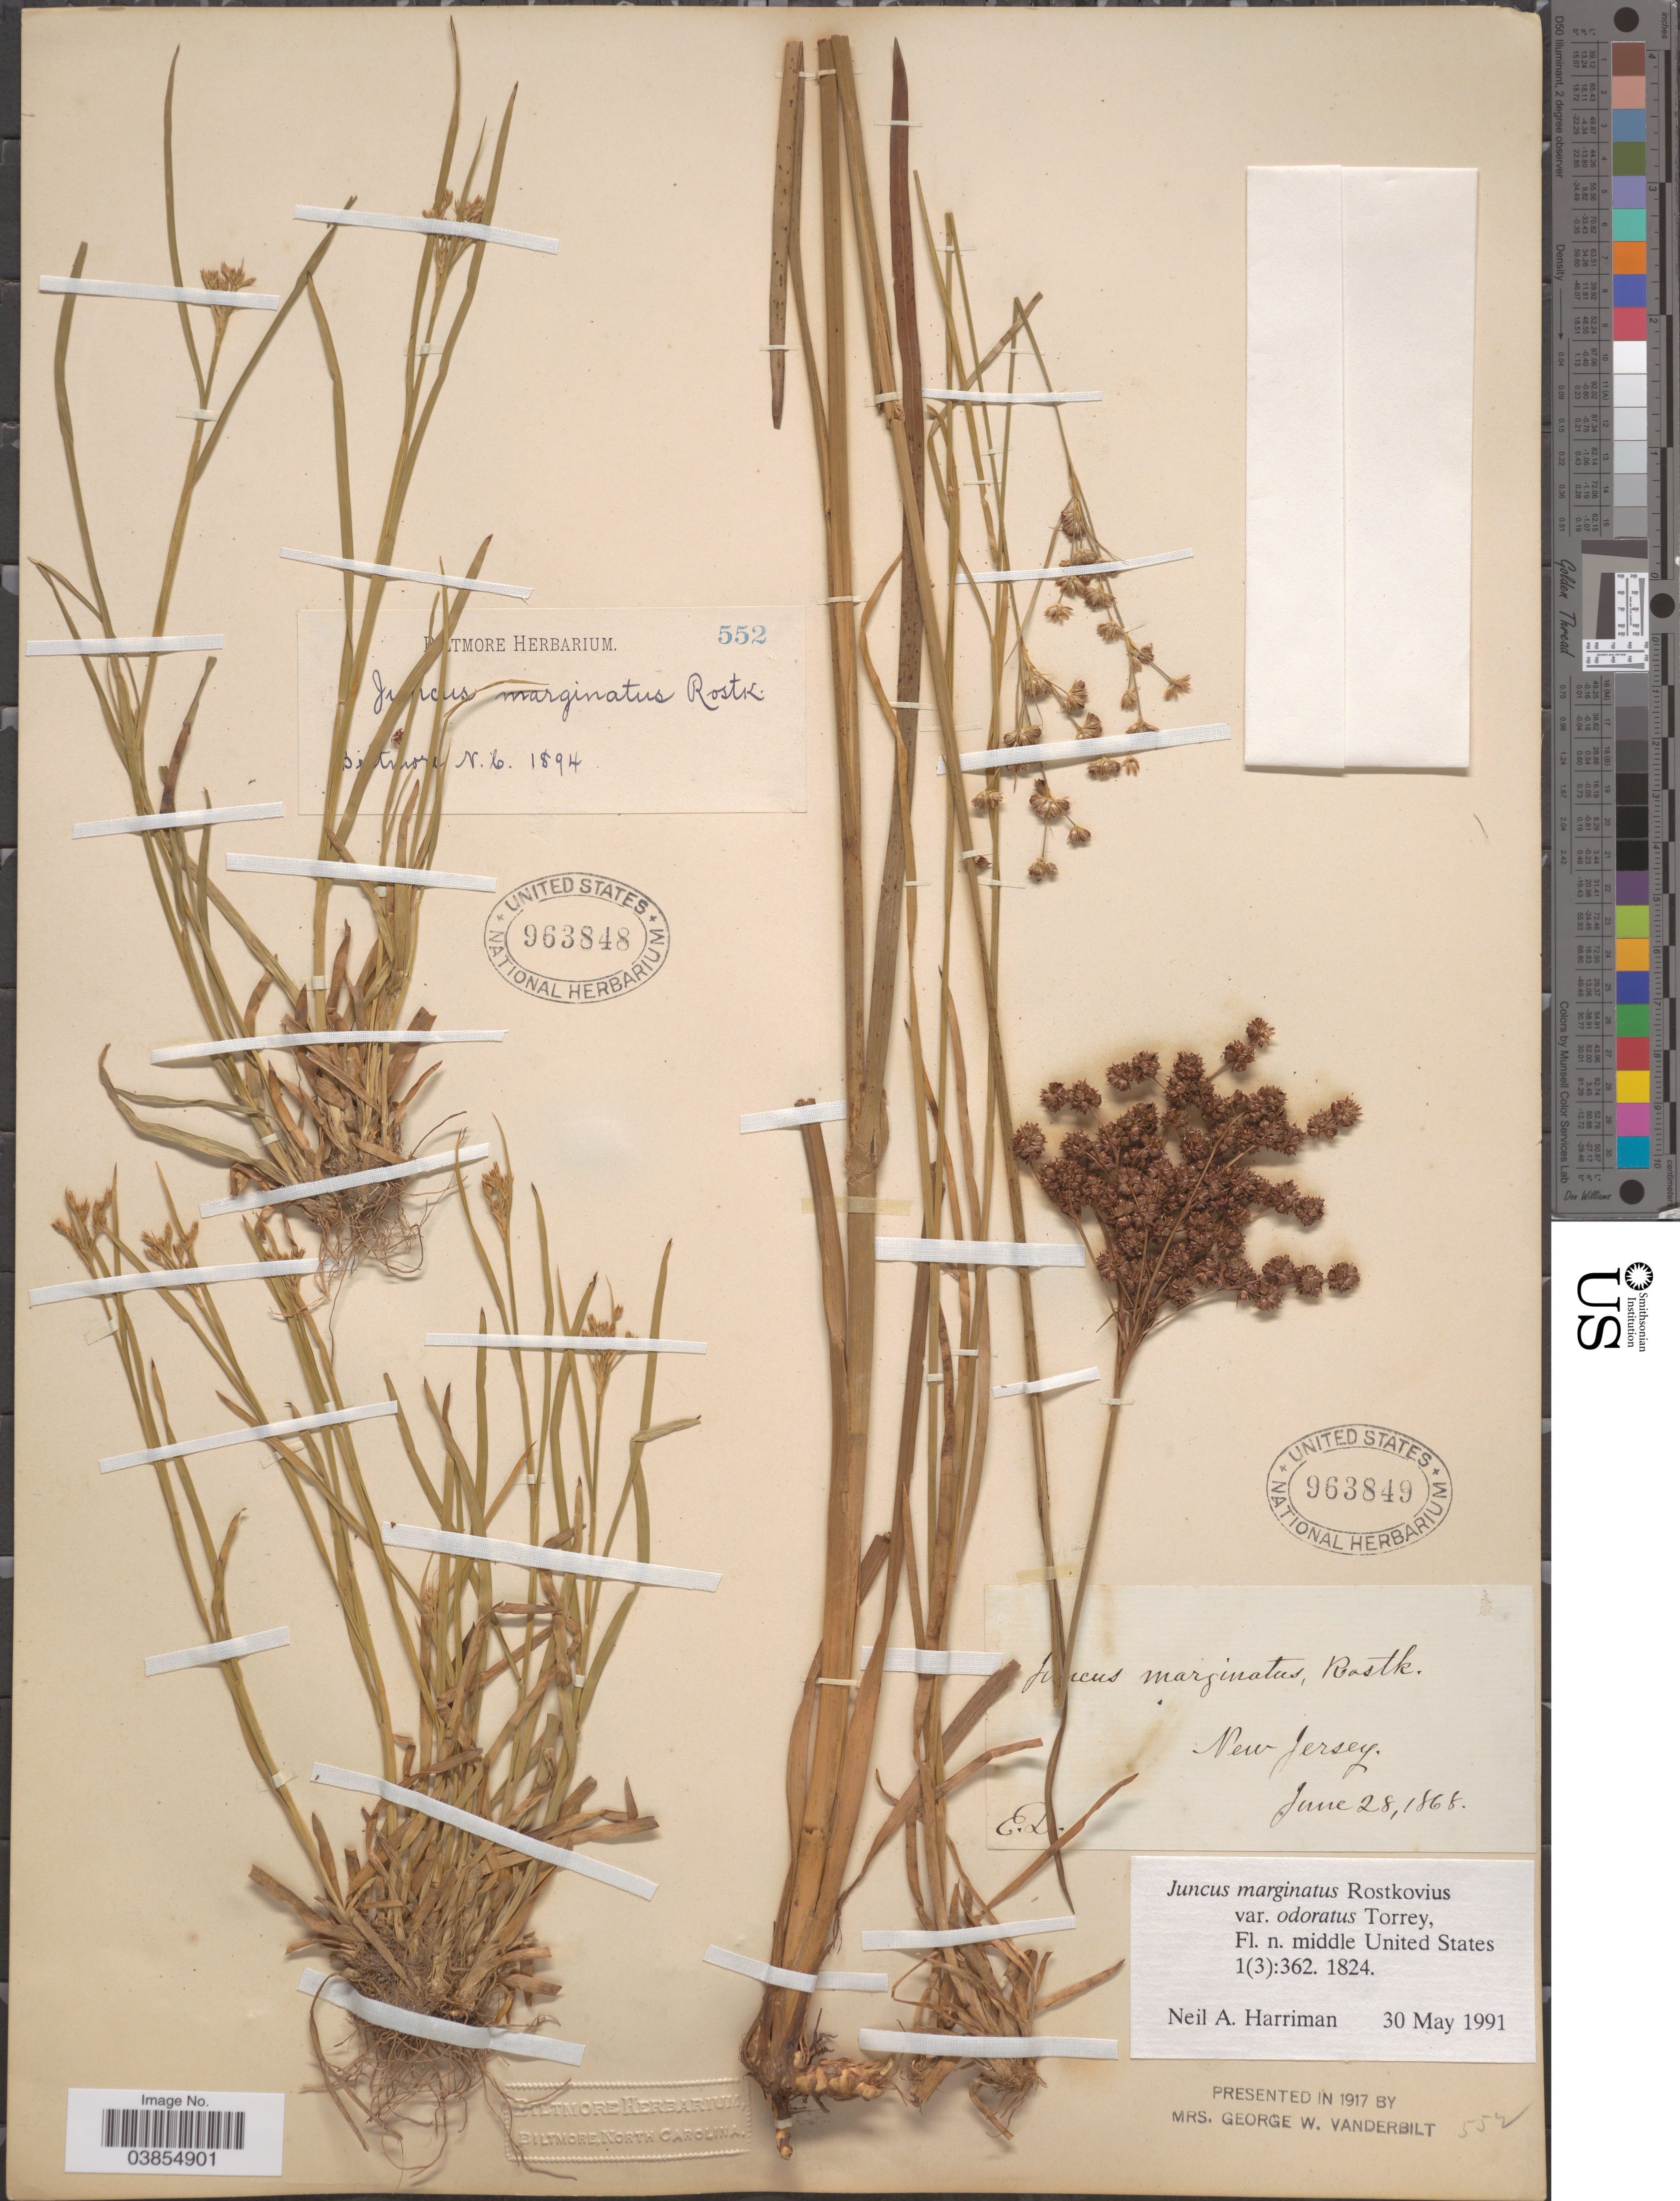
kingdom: Plantae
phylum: Tracheophyta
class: Liliopsida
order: Poales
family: Juncaceae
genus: Juncus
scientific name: Juncus marginatus var. odoratus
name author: Torr.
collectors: E. D.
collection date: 1868-06-28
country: United States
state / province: New Jersey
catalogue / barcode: US 963849-2